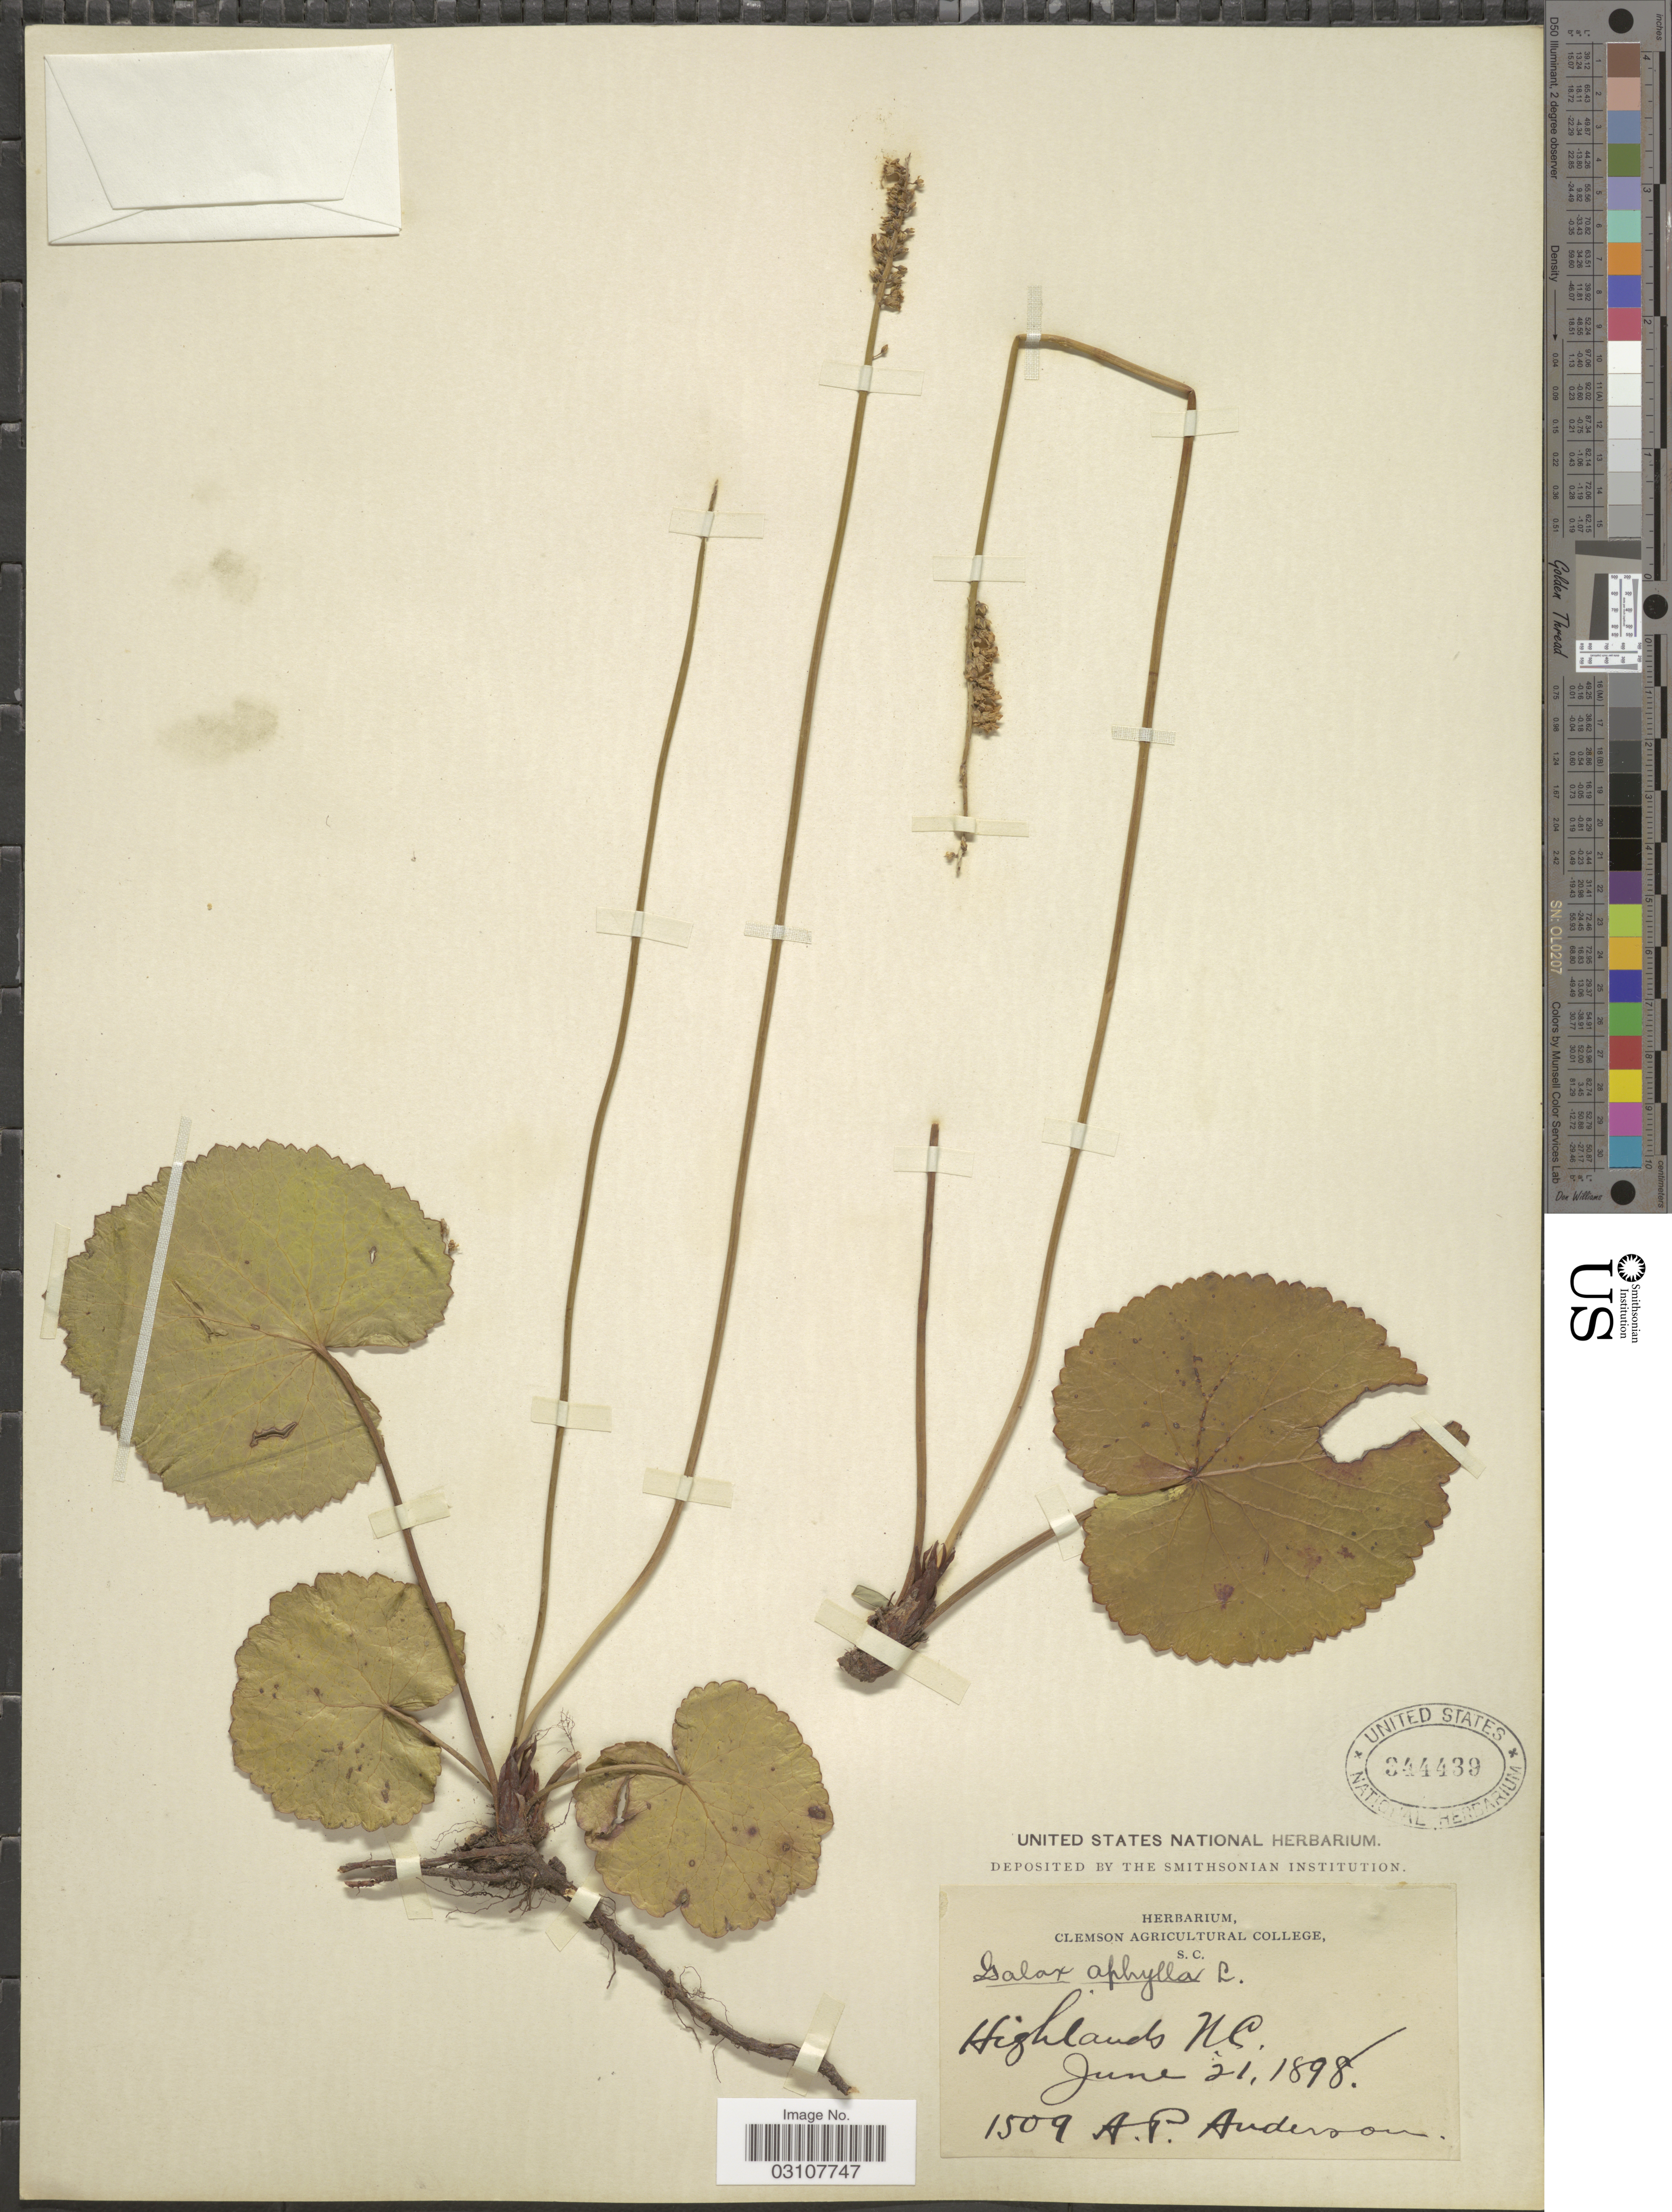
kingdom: Plantae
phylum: Tracheophyta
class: Magnoliopsida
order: Ericales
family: Diapensiaceae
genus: Galax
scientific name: Galax urceolata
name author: (Poir.) Brummitt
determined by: Gaynor, Michelle L., (FLAS), University of Florida (UNITED STATES)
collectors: A. P. Anderson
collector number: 1509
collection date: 1898-06-21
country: United States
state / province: North Carolina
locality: Highlands.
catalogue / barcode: US 344439